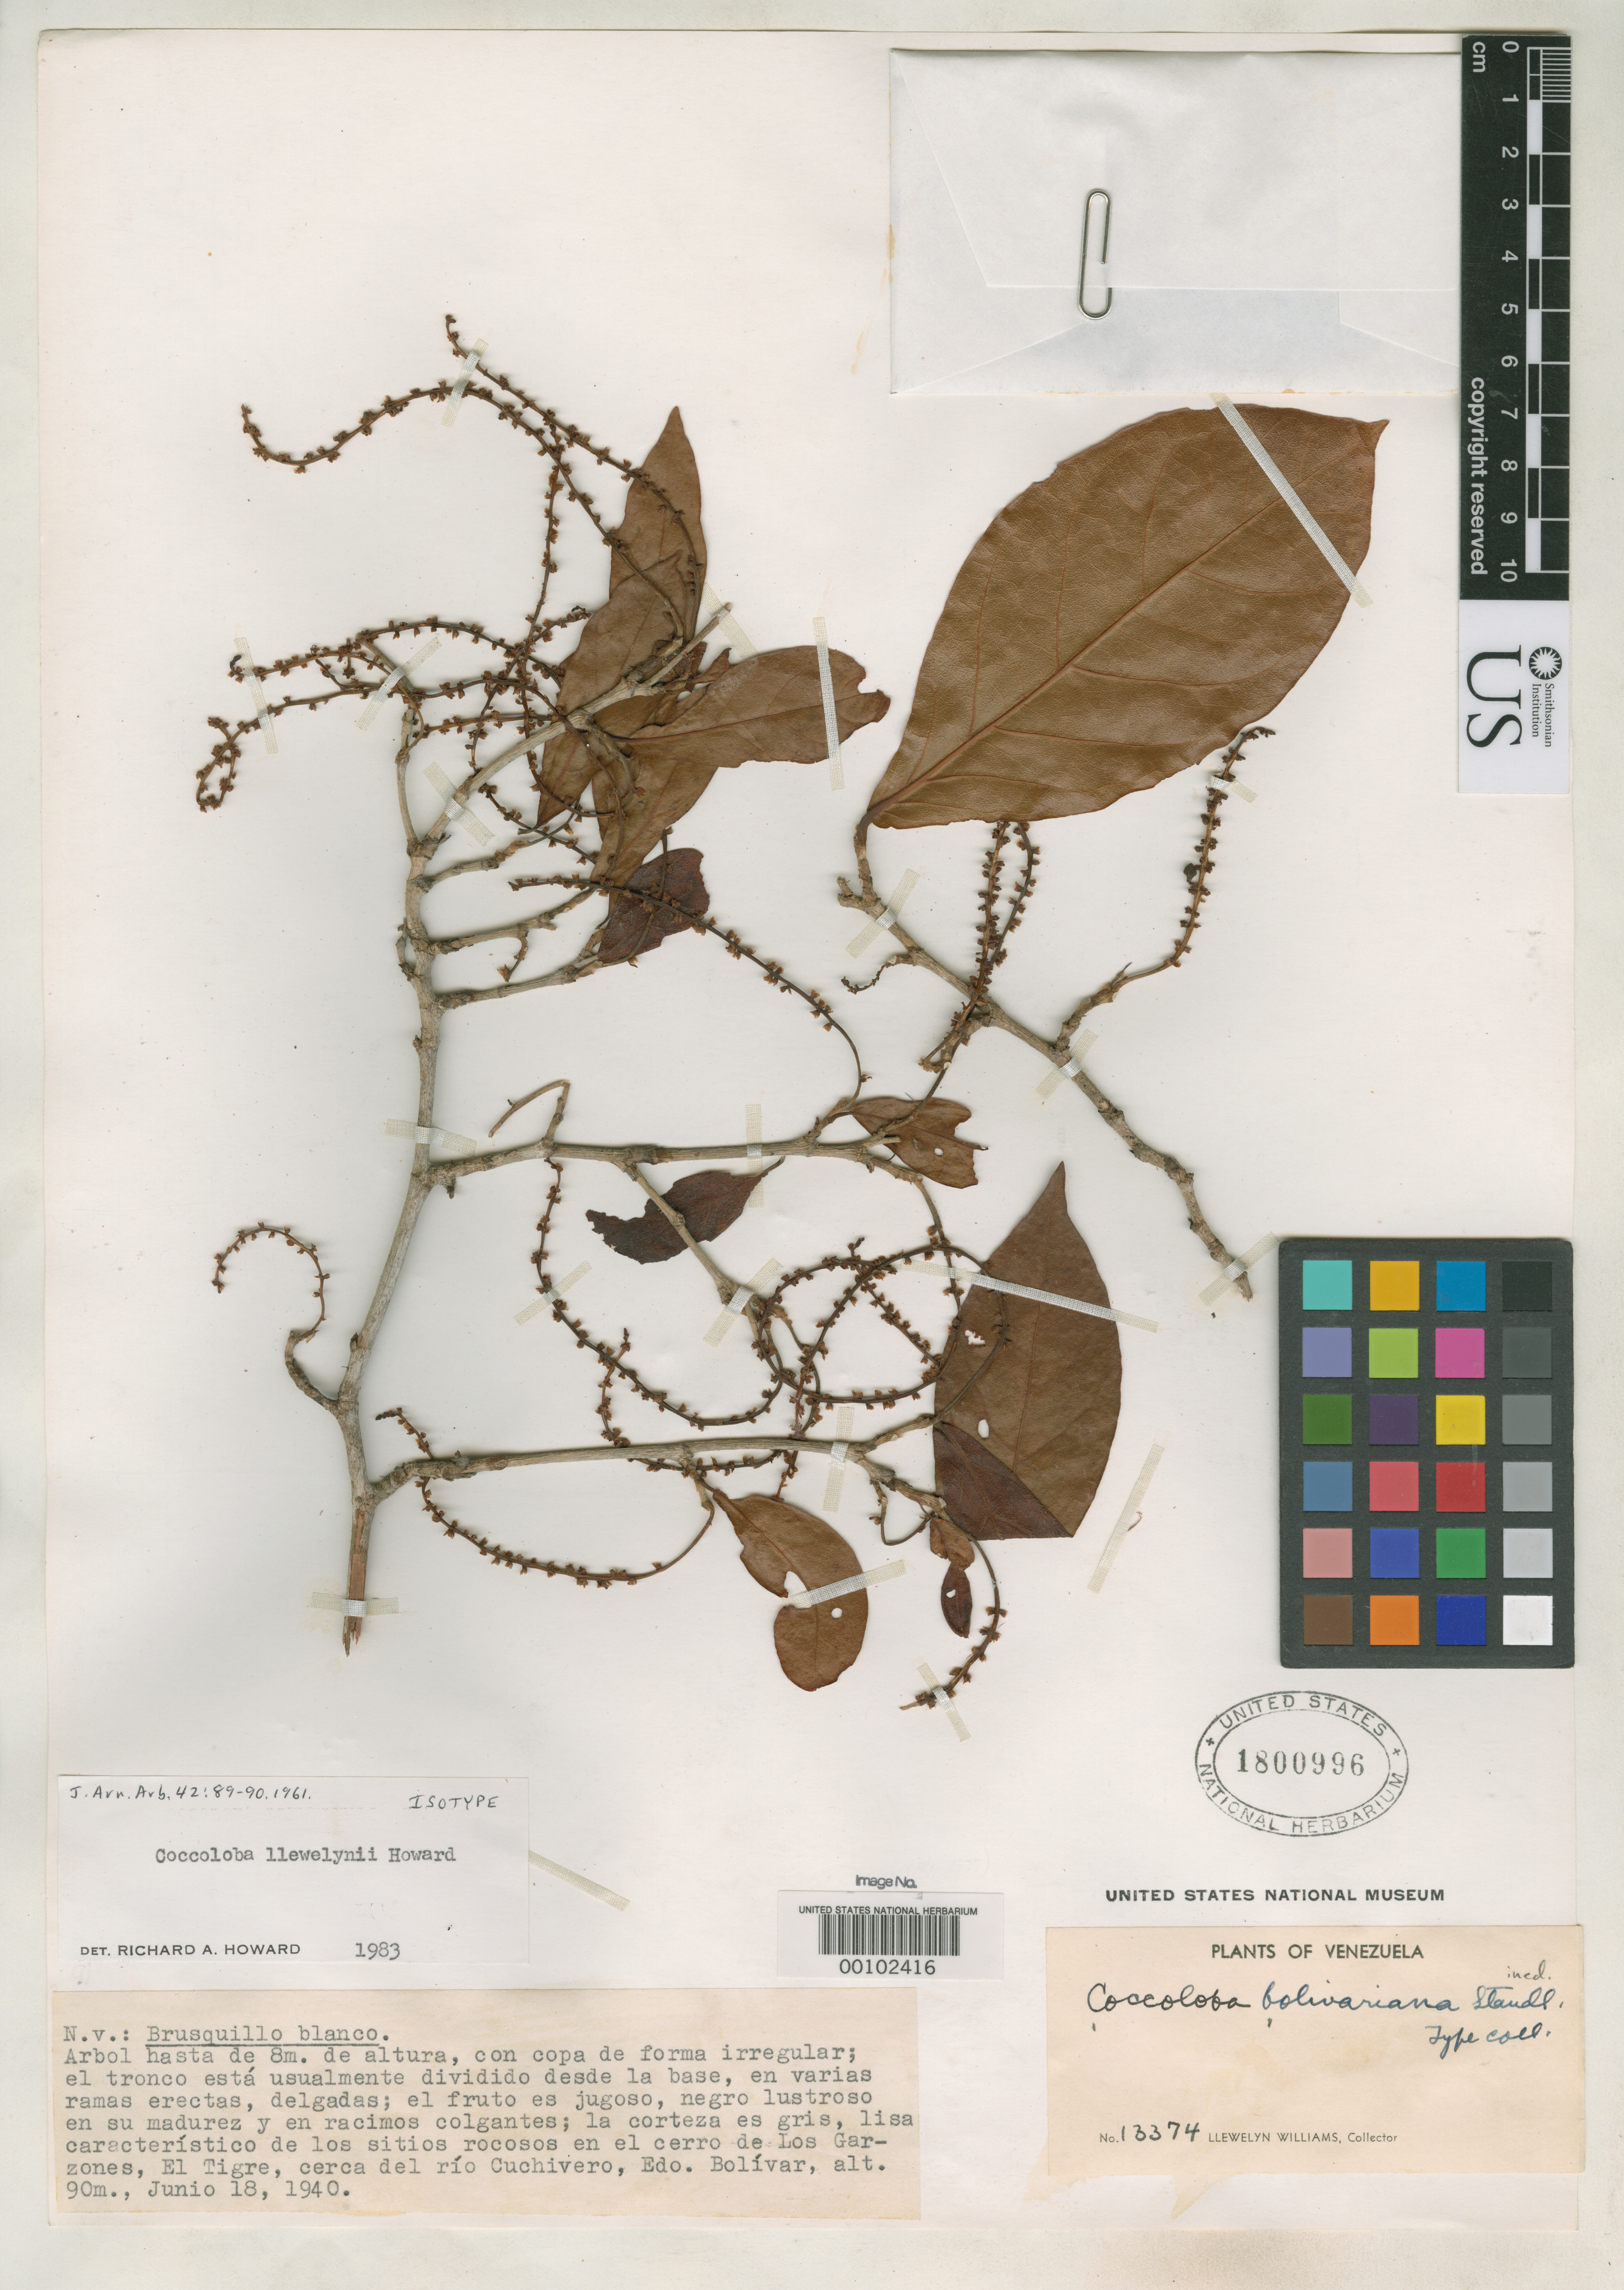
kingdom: Plantae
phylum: Tracheophyta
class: Magnoliopsida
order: Caryophyllales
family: Polygonaceae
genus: Coccoloba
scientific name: Coccoloba llewelynii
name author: R.A. Howard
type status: Isotype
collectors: Ll. Williams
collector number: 13374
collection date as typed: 18 Jun 1940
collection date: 1940-06-18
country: Venezuela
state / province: Bolivar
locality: Los Garzones, el Tigre, near Rio Cuchivero.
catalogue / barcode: US 1800996